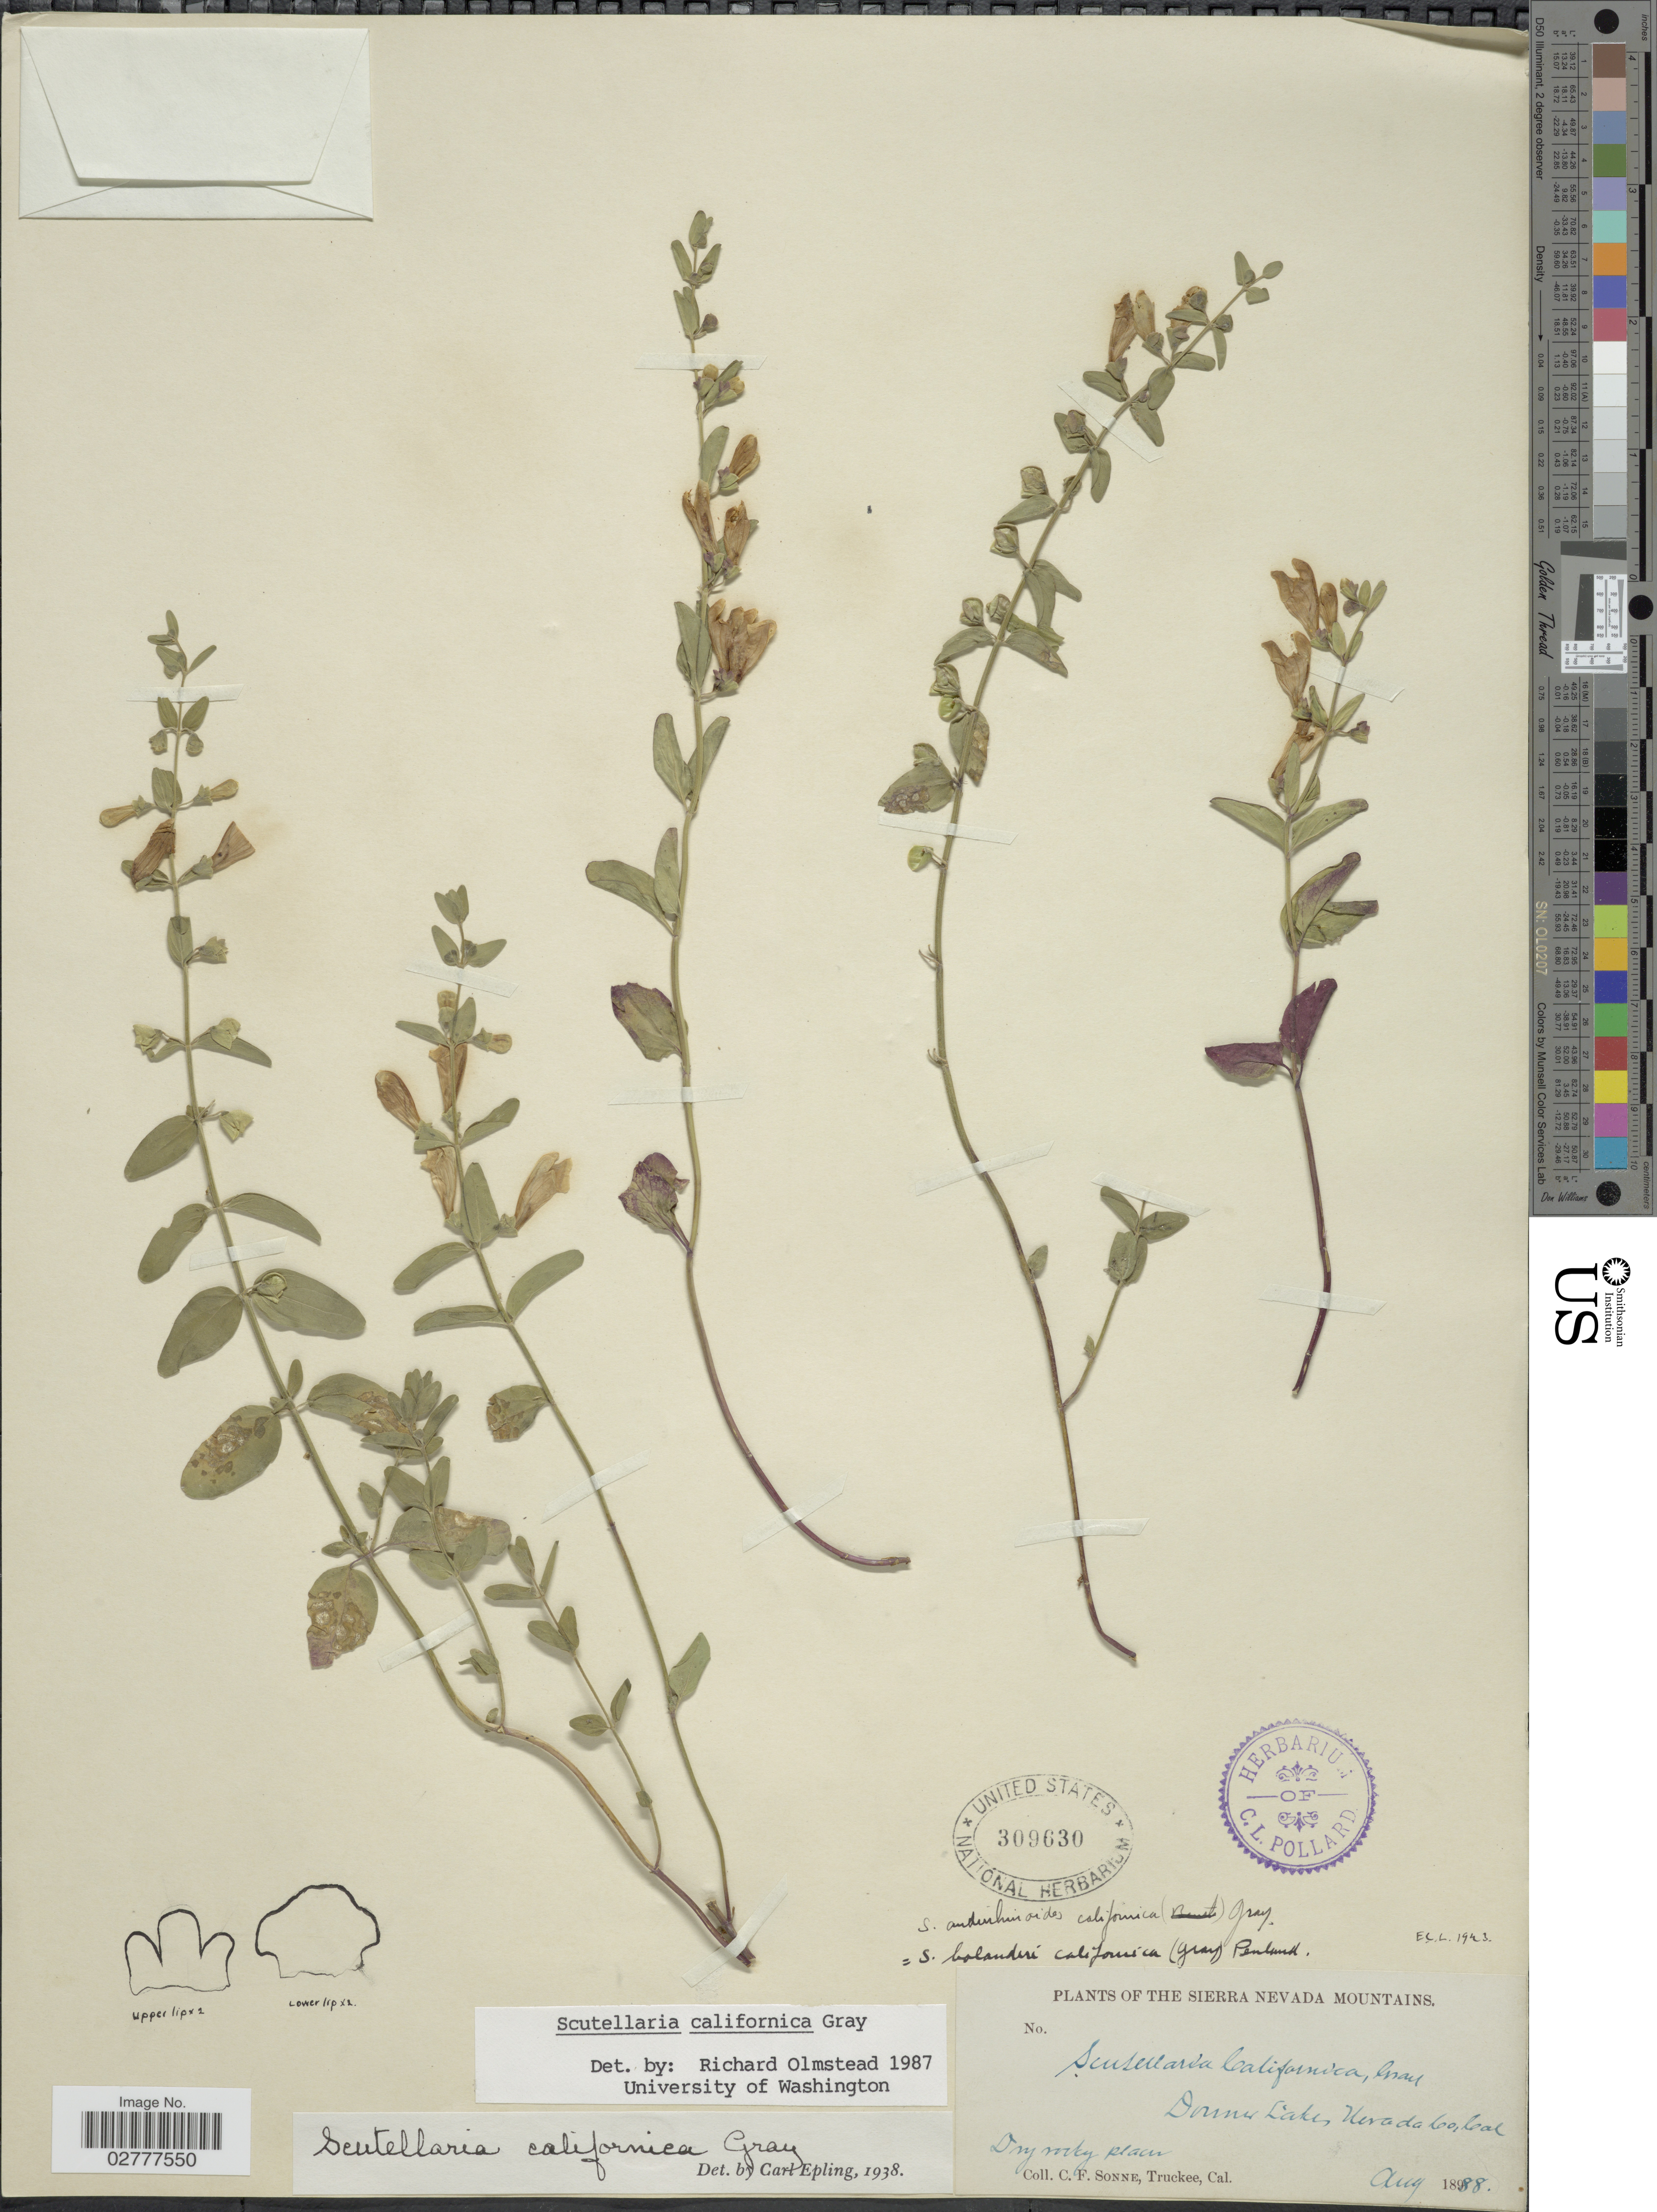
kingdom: Plantae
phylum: Tracheophyta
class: Magnoliopsida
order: Lamiales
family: Lamiaceae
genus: Scutellaria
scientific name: Scutellaria californica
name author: A. Gray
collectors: C. Sonne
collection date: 1888-08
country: United States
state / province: California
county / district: Nevada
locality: Sierra Nevada Mountains, Donner Lake, Nevada Co., Cal.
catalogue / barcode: US 309630